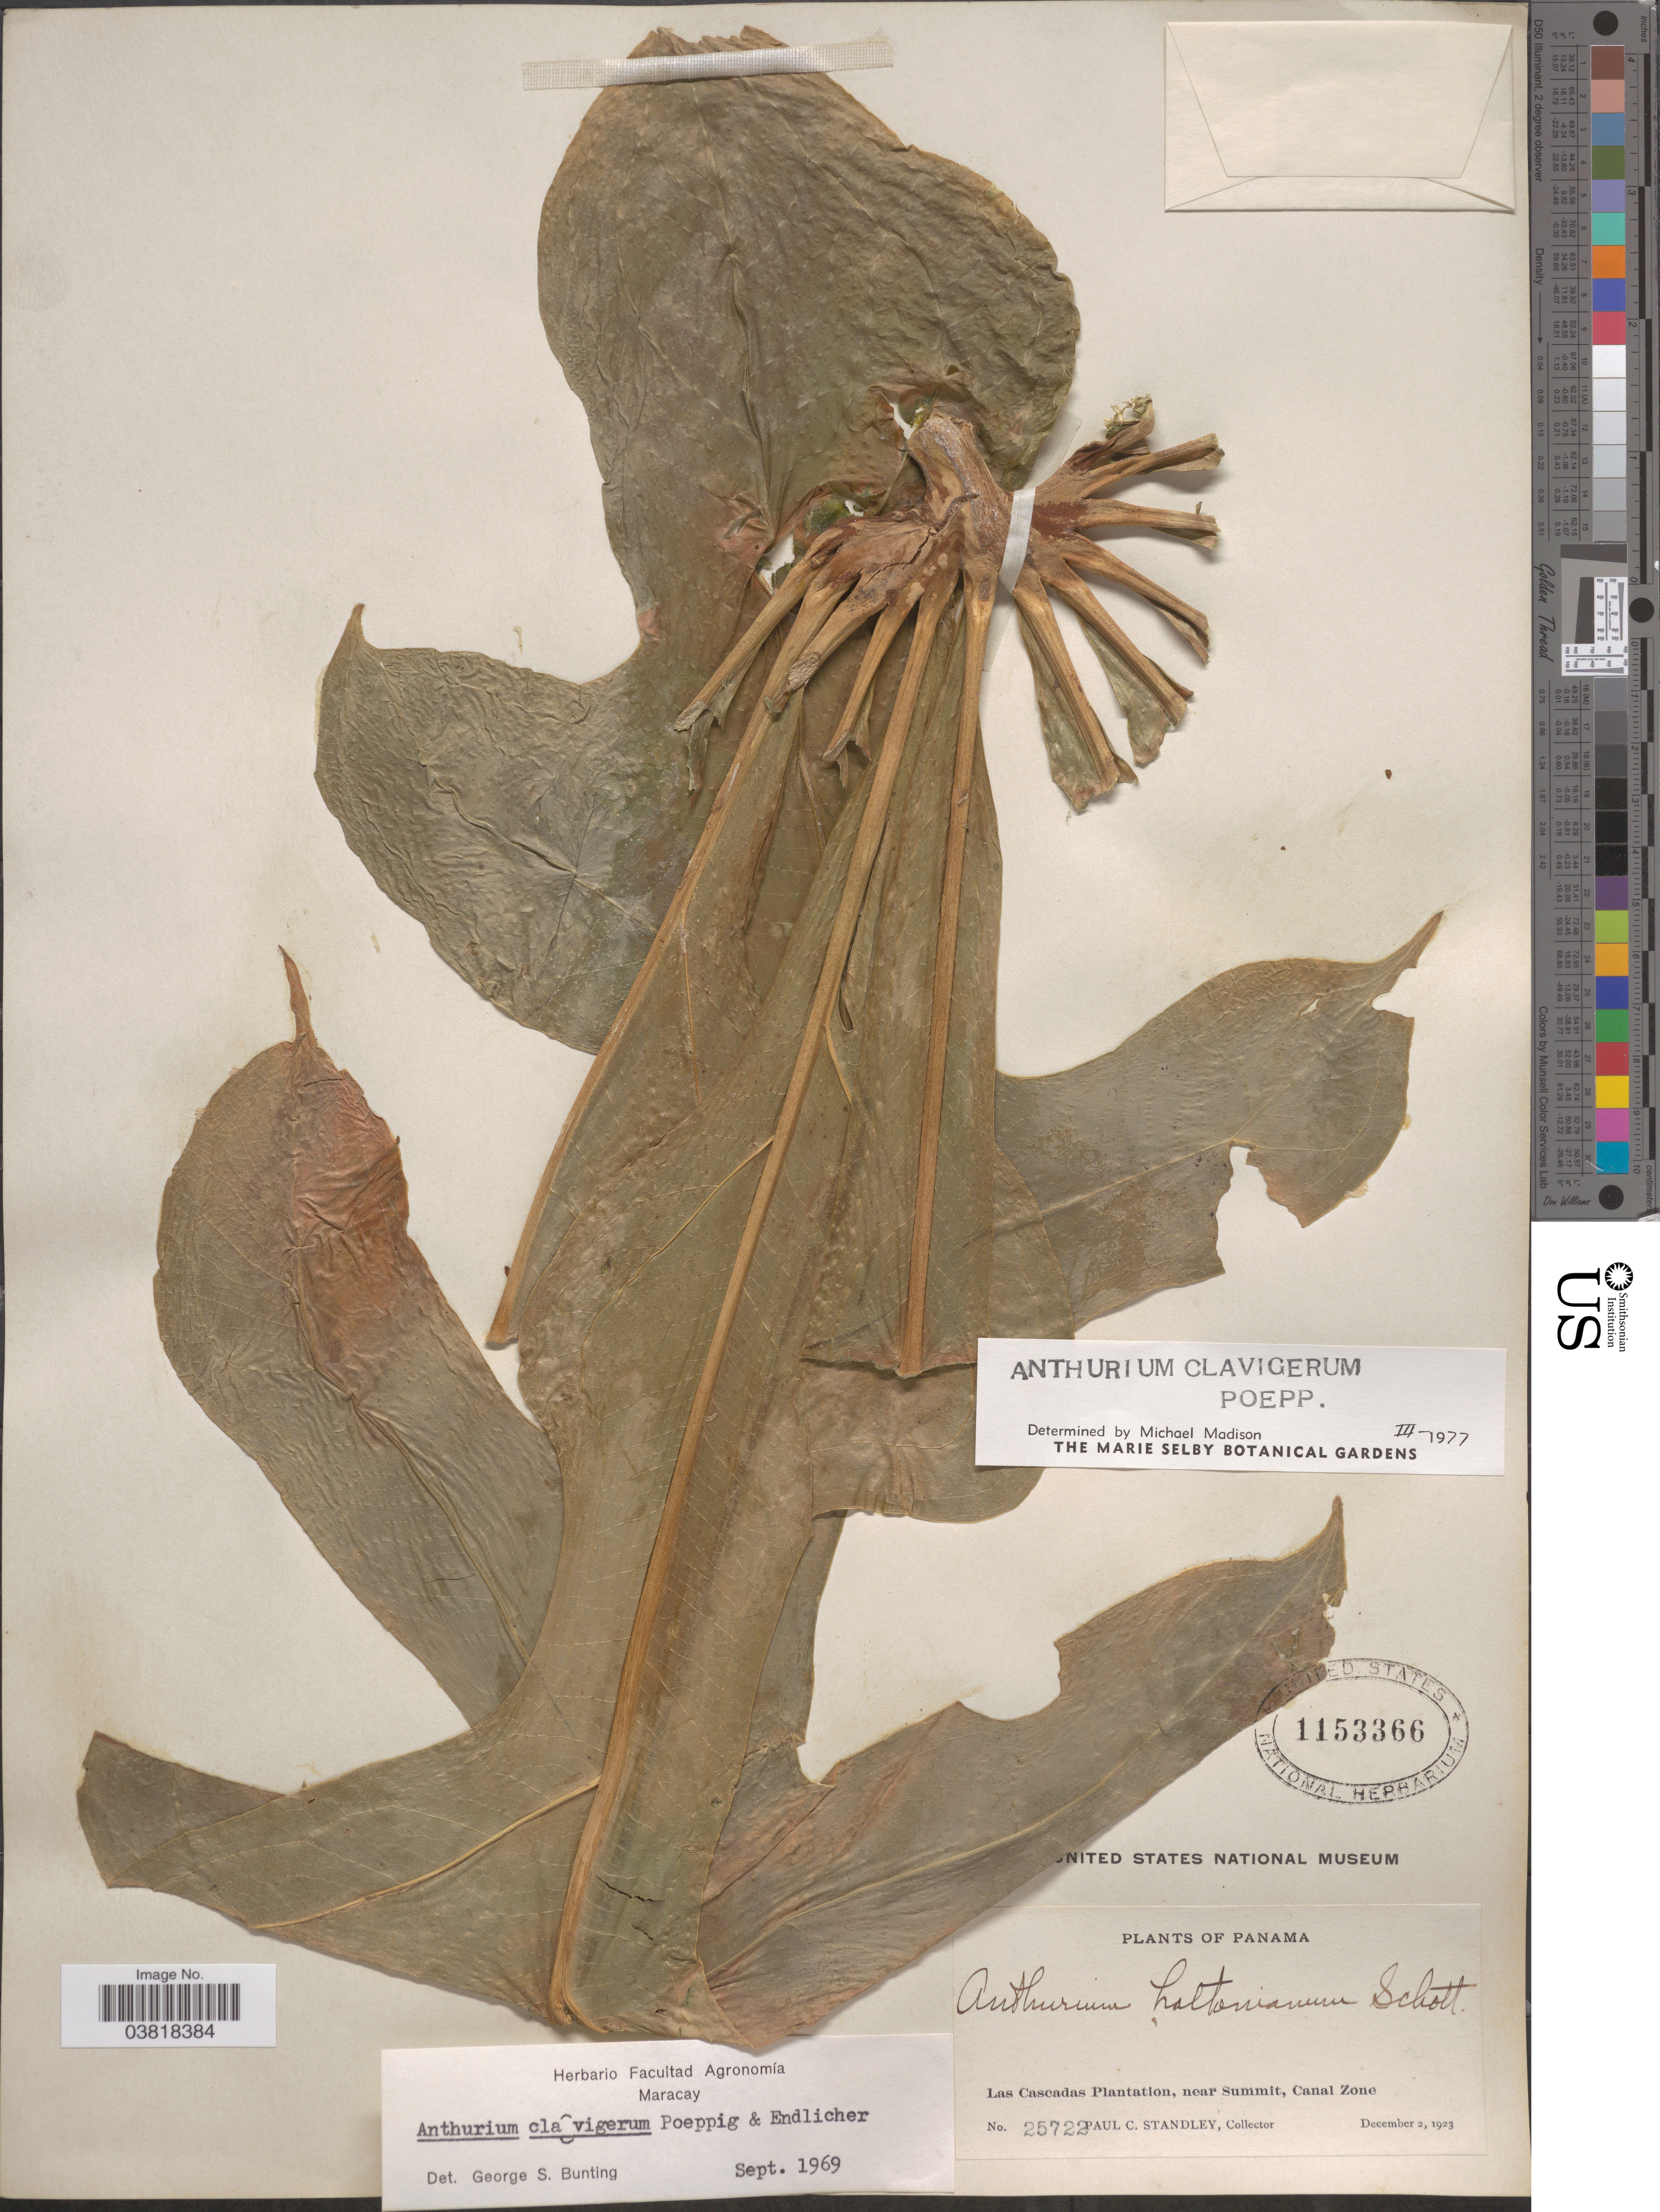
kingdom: Plantae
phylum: Tracheophyta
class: Liliopsida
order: Alismatales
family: Araceae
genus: Anthurium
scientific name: Anthurium clavigerum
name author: Poepp. & Endl.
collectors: P. C. Standley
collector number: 25722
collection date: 1923-12-02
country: Panama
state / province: Colón / Panamá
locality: Las Cascadas Plantation, near Summit, Canal Zone.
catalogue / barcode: US 1153366